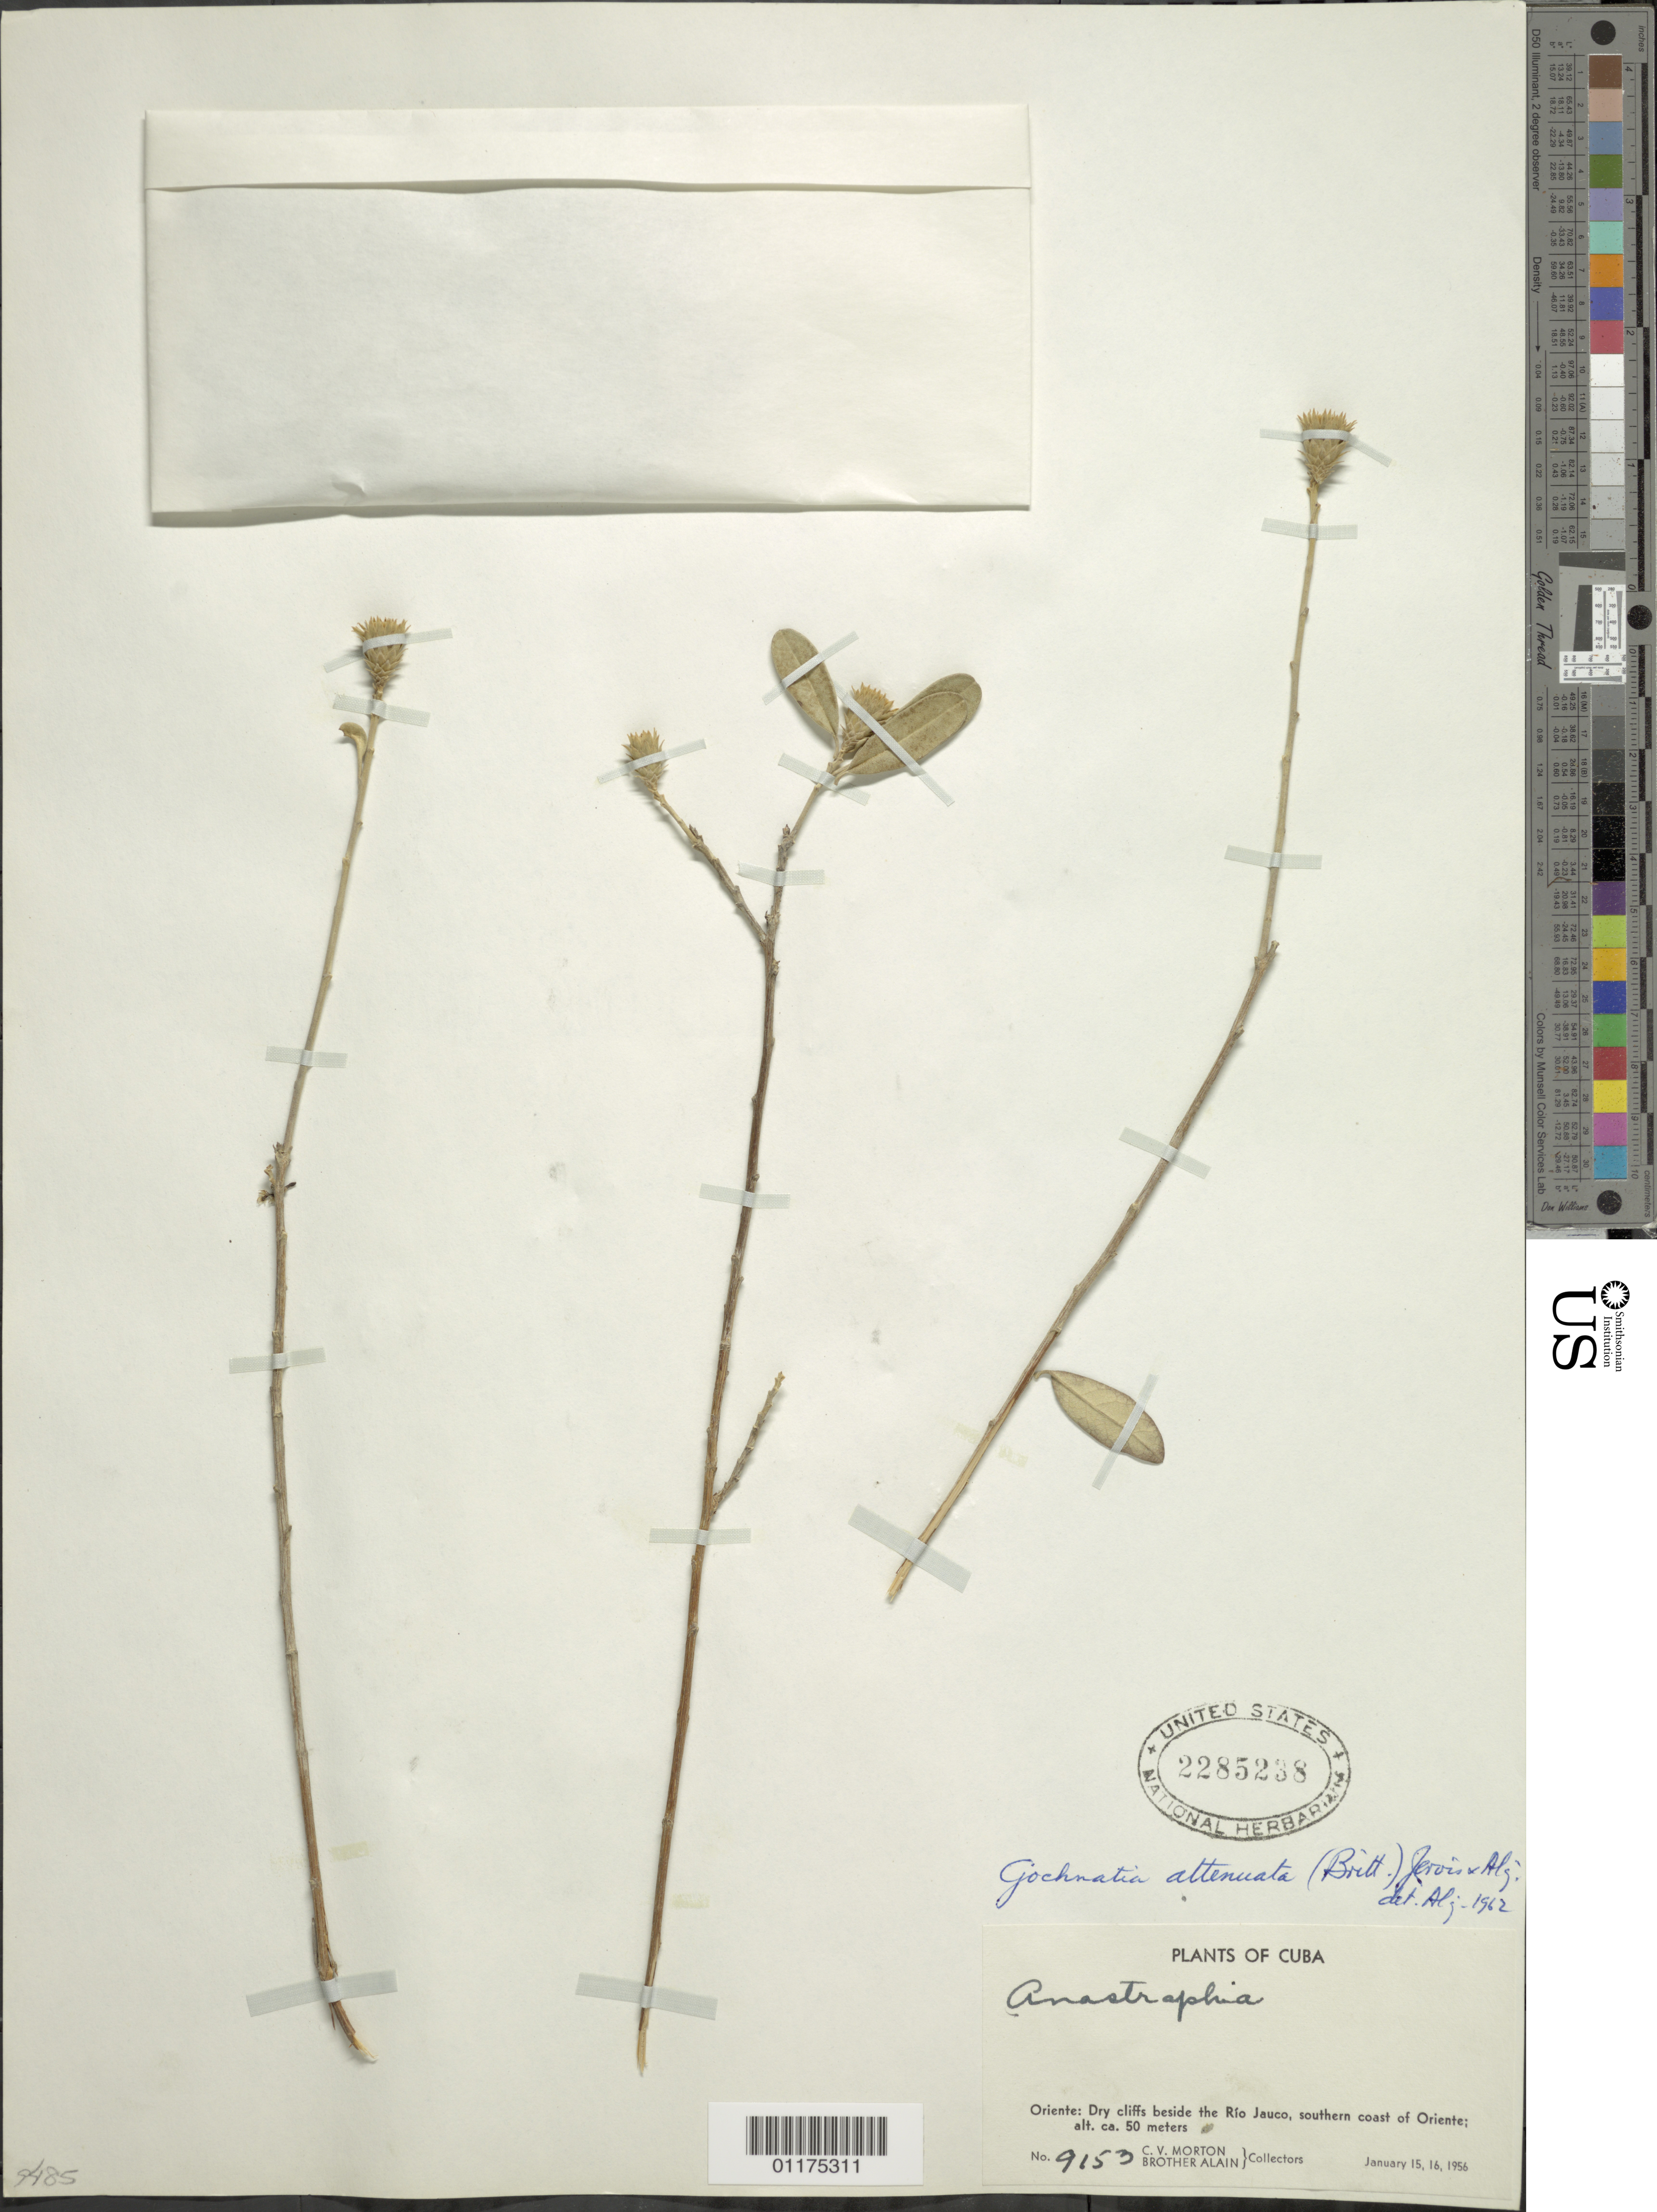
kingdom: Plantae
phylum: Tracheophyta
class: Magnoliopsida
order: Asterales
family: Asteraceae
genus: Anastraphia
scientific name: Anastraphia attenuata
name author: Britton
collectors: C. V. Morton & A. H. Liogier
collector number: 9153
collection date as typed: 15 Jan 1956 to 16 Jan 1956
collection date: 1956-01-15/1956-01-16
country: Cuba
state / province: Oriente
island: Cuba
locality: Dry cliffs beside the Rio Jauco, southern coast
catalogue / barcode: US 2285238